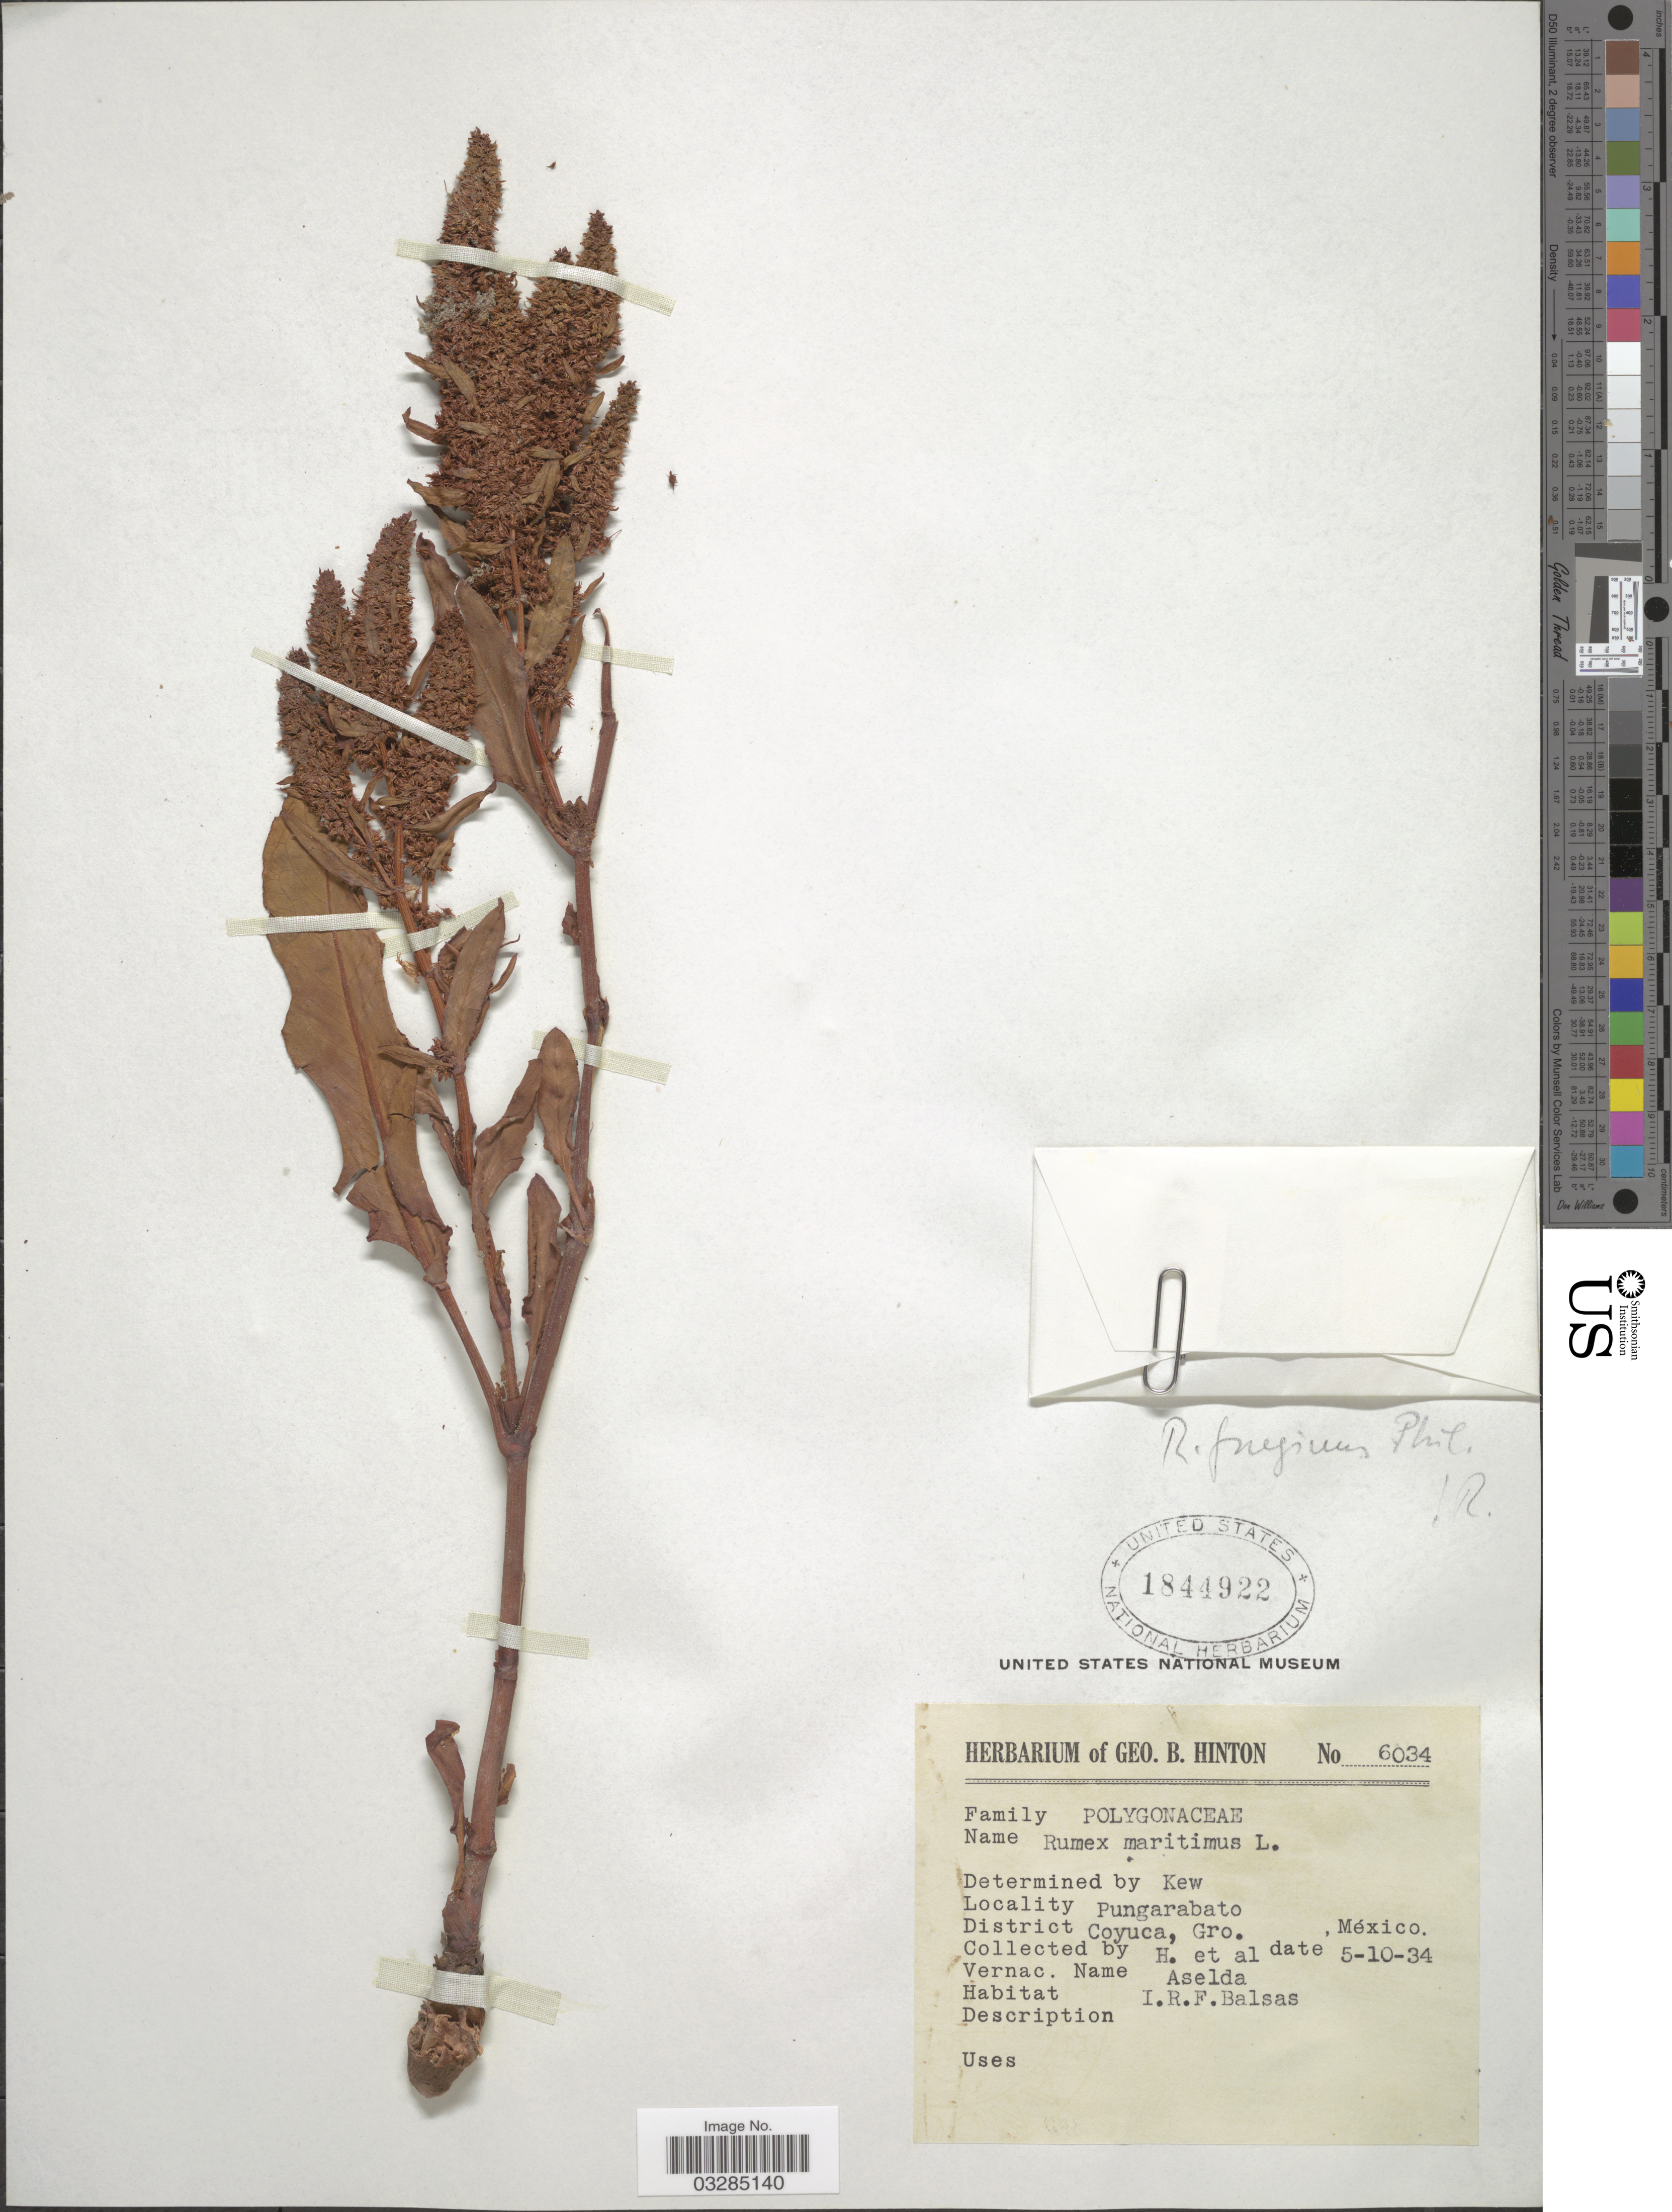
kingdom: Plantae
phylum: Tracheophyta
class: Magnoliopsida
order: Caryophyllales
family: Polygonaceae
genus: Rumex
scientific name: Rumex fueginus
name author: Phil.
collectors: G. B. Hinton & et al.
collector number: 6034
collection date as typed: Transcribed d/m/y: 5/10/34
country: Mexico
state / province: Guerrero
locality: Pungarabato. District Coyuca.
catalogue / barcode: US 1844922